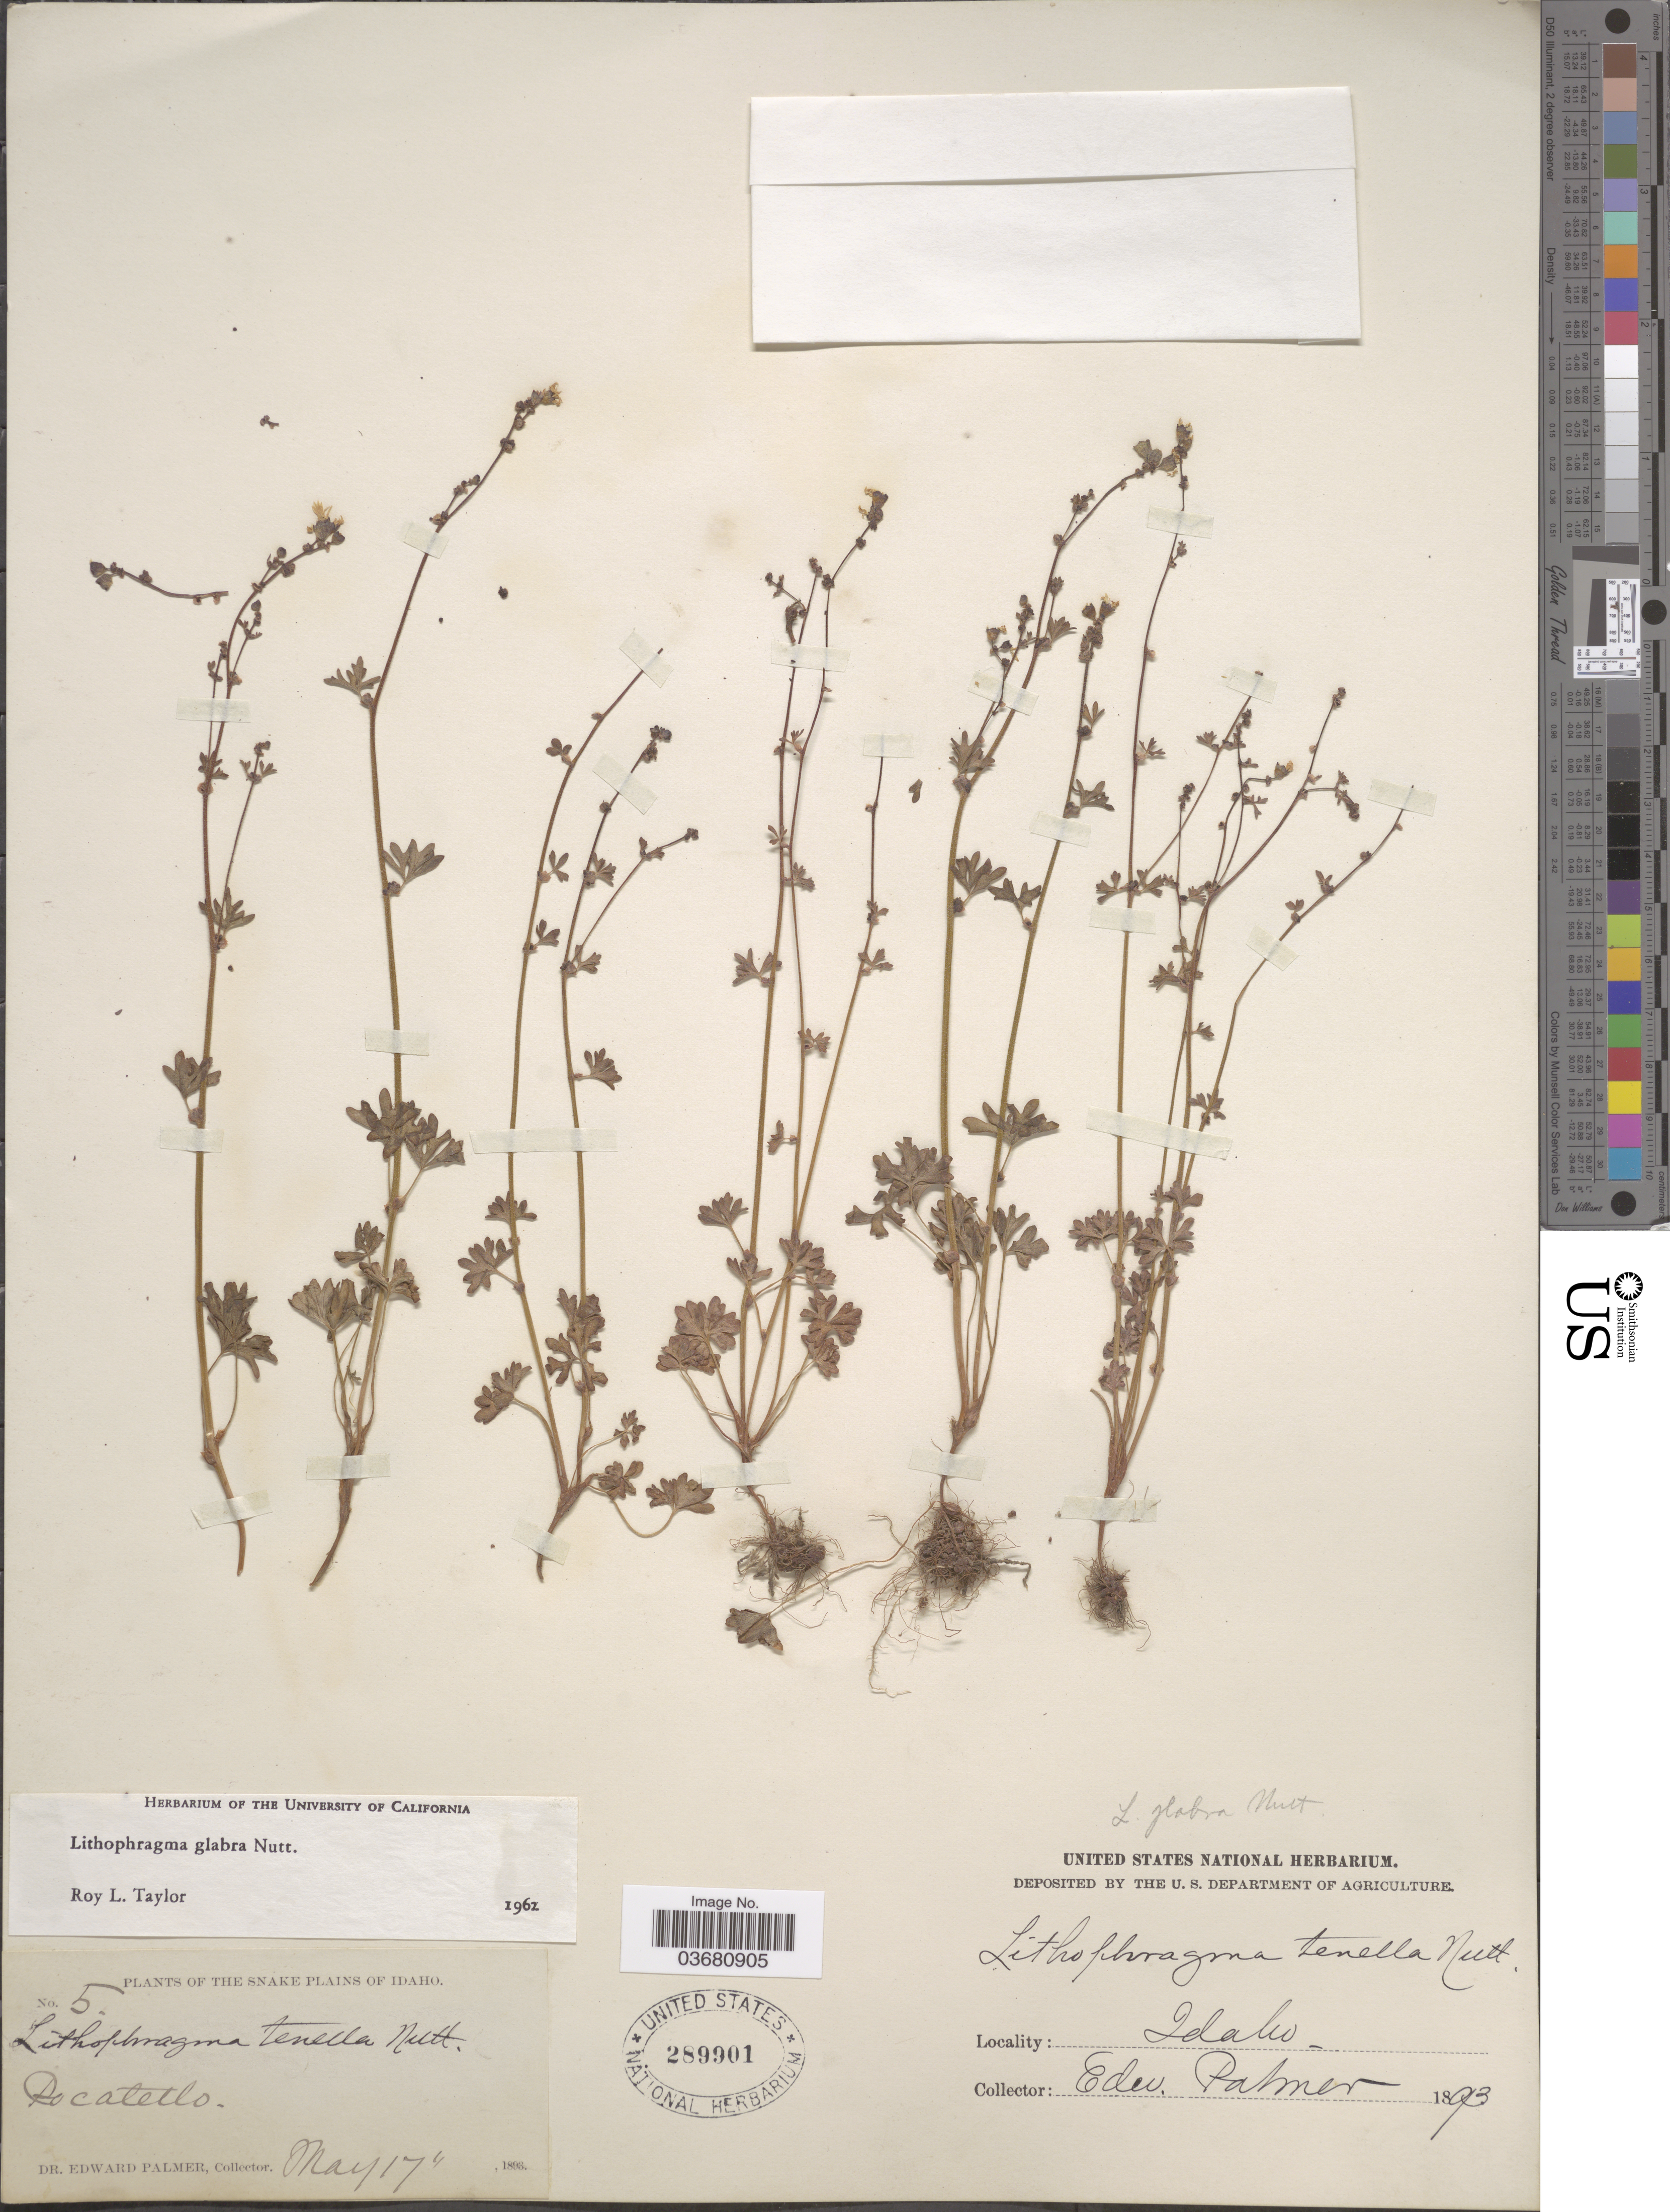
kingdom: Plantae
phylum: Tracheophyta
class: Magnoliopsida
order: Saxifragales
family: Saxifragaceae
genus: Lithophragma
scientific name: Lithophragma glabrum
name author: Nutt.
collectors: E. Palmer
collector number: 5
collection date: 1893-05-17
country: United States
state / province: Idaho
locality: The Snake Plains of Idaho. Docatetlo.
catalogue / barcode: US 289901